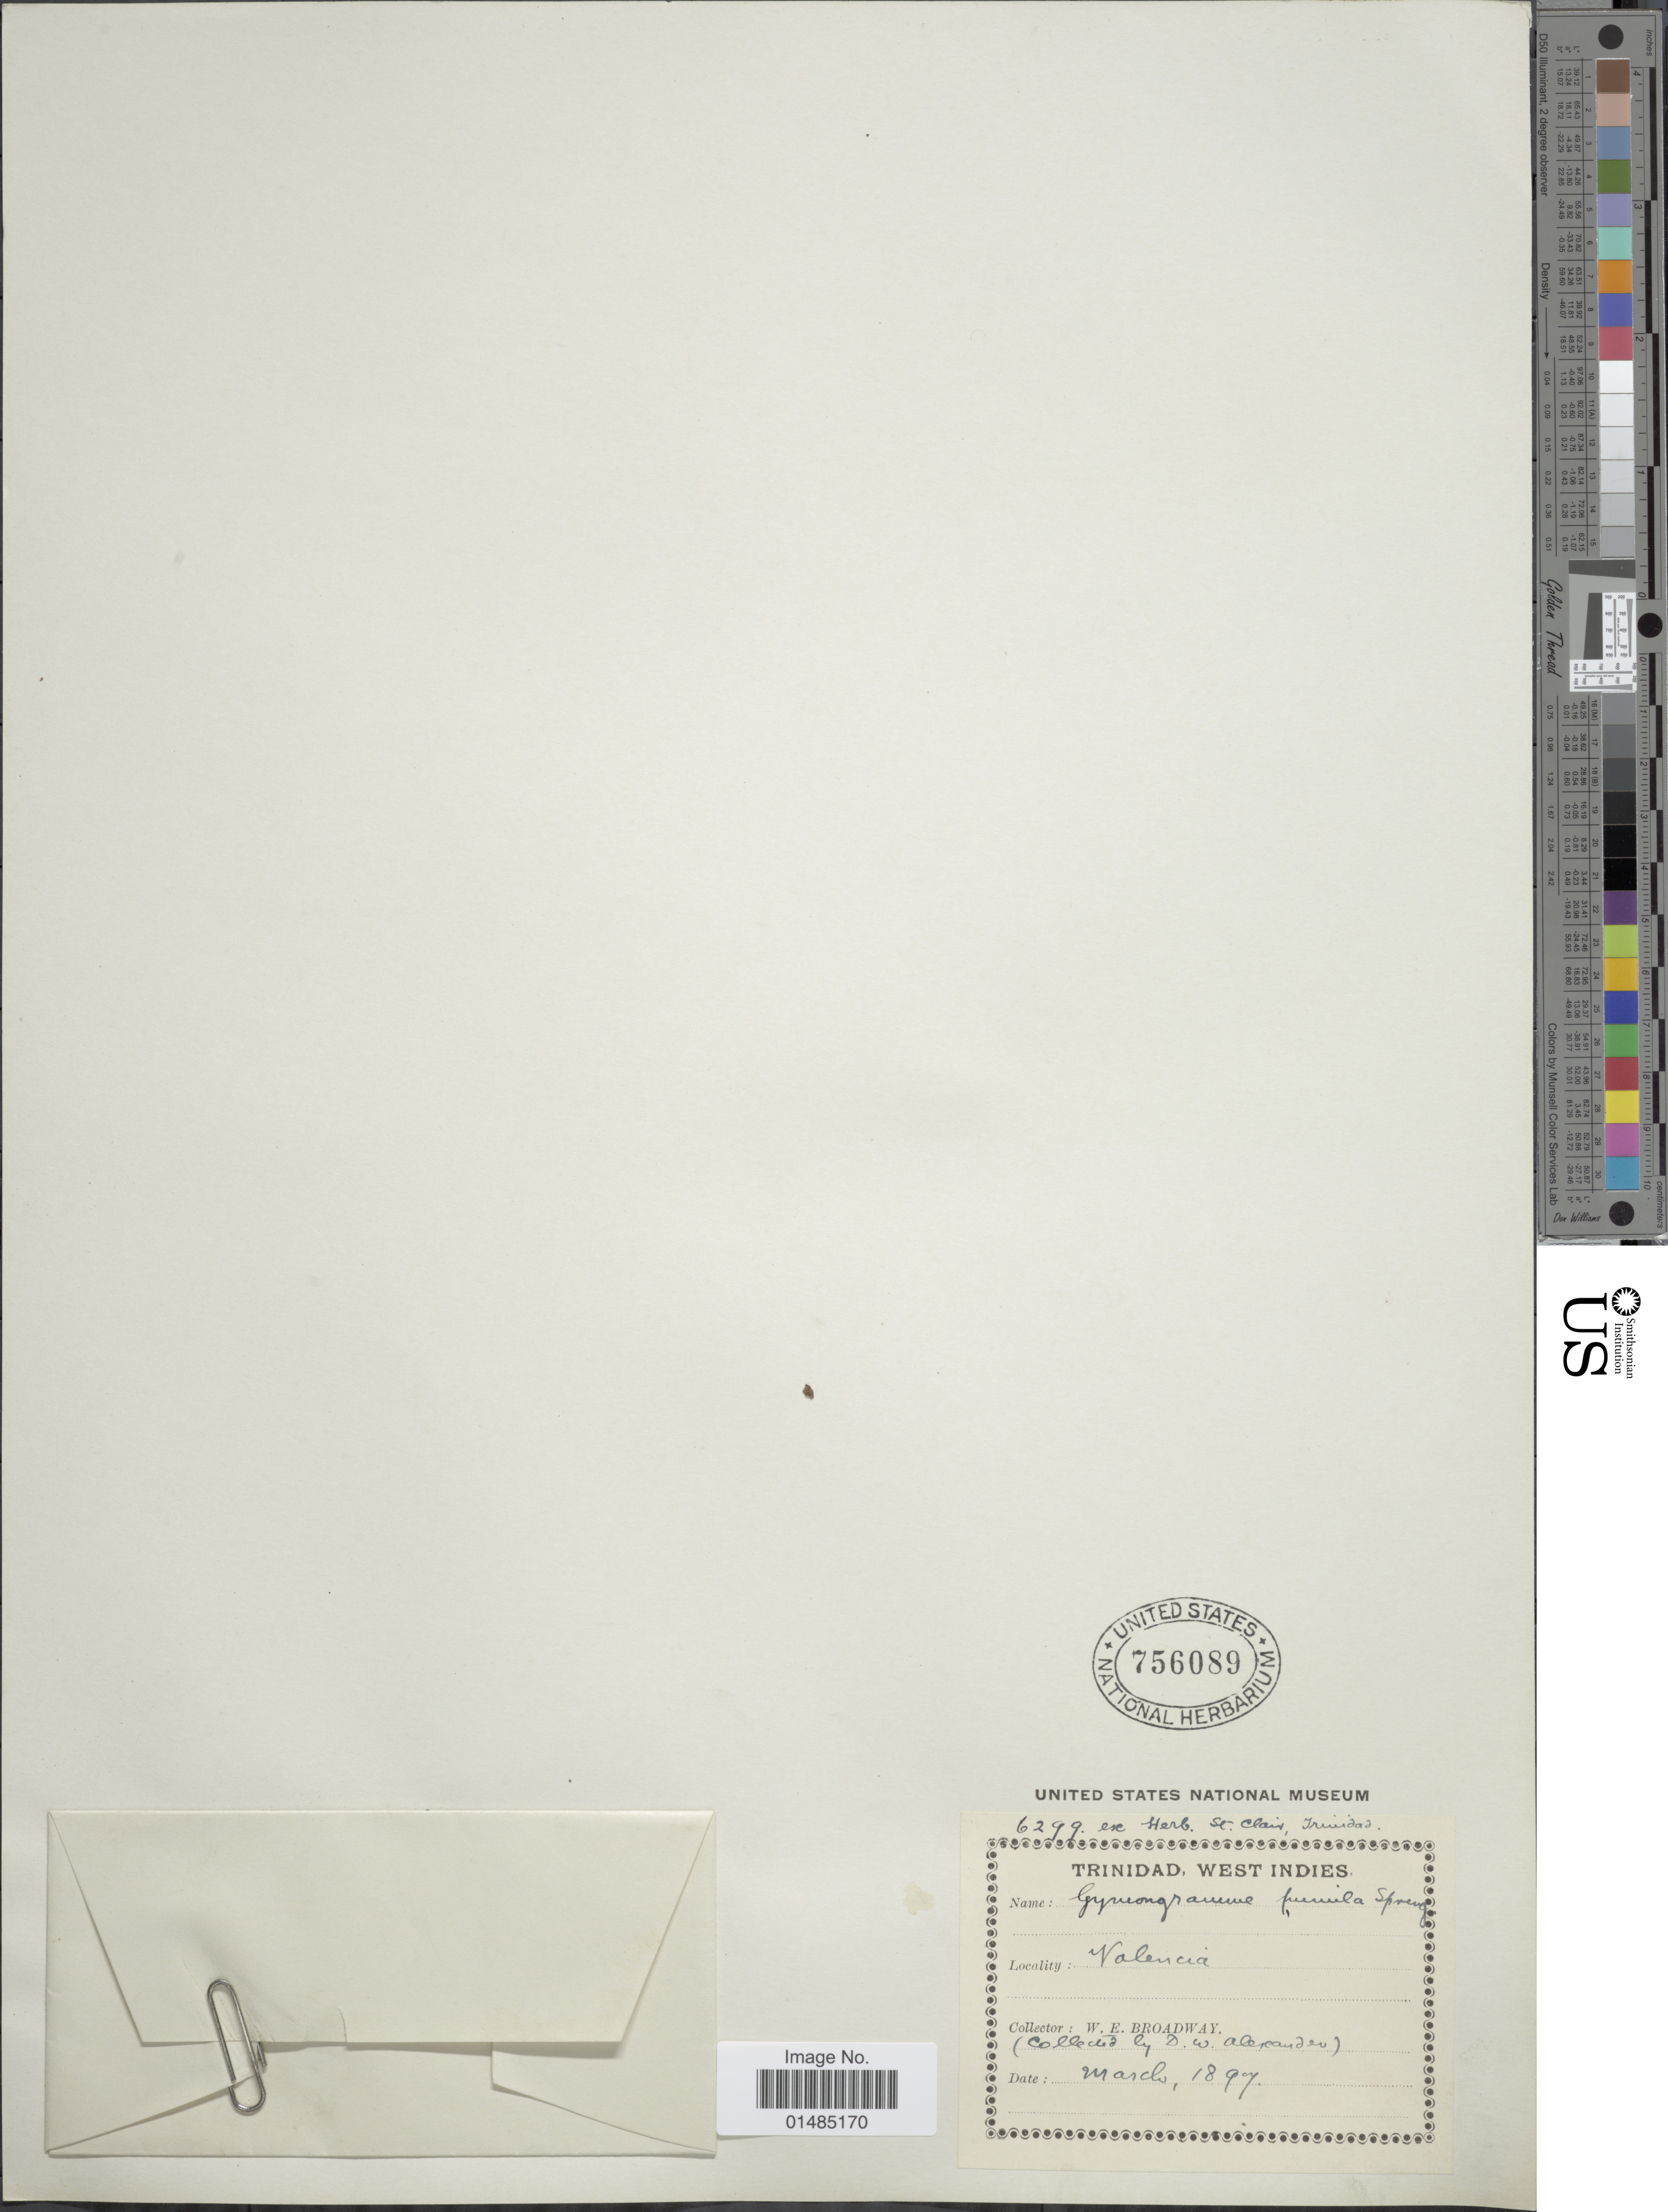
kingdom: Plantae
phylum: Tracheophyta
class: Polypodiopsida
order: Polypodiales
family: Pteridaceae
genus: Hecistopteris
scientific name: Hecistopteris pumila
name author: Christ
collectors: D. Alexander & W. E. Broadway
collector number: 6299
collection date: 1897-03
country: Trinidad and Tobago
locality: Trinidad, West Indies, Valencia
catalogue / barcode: US 756089